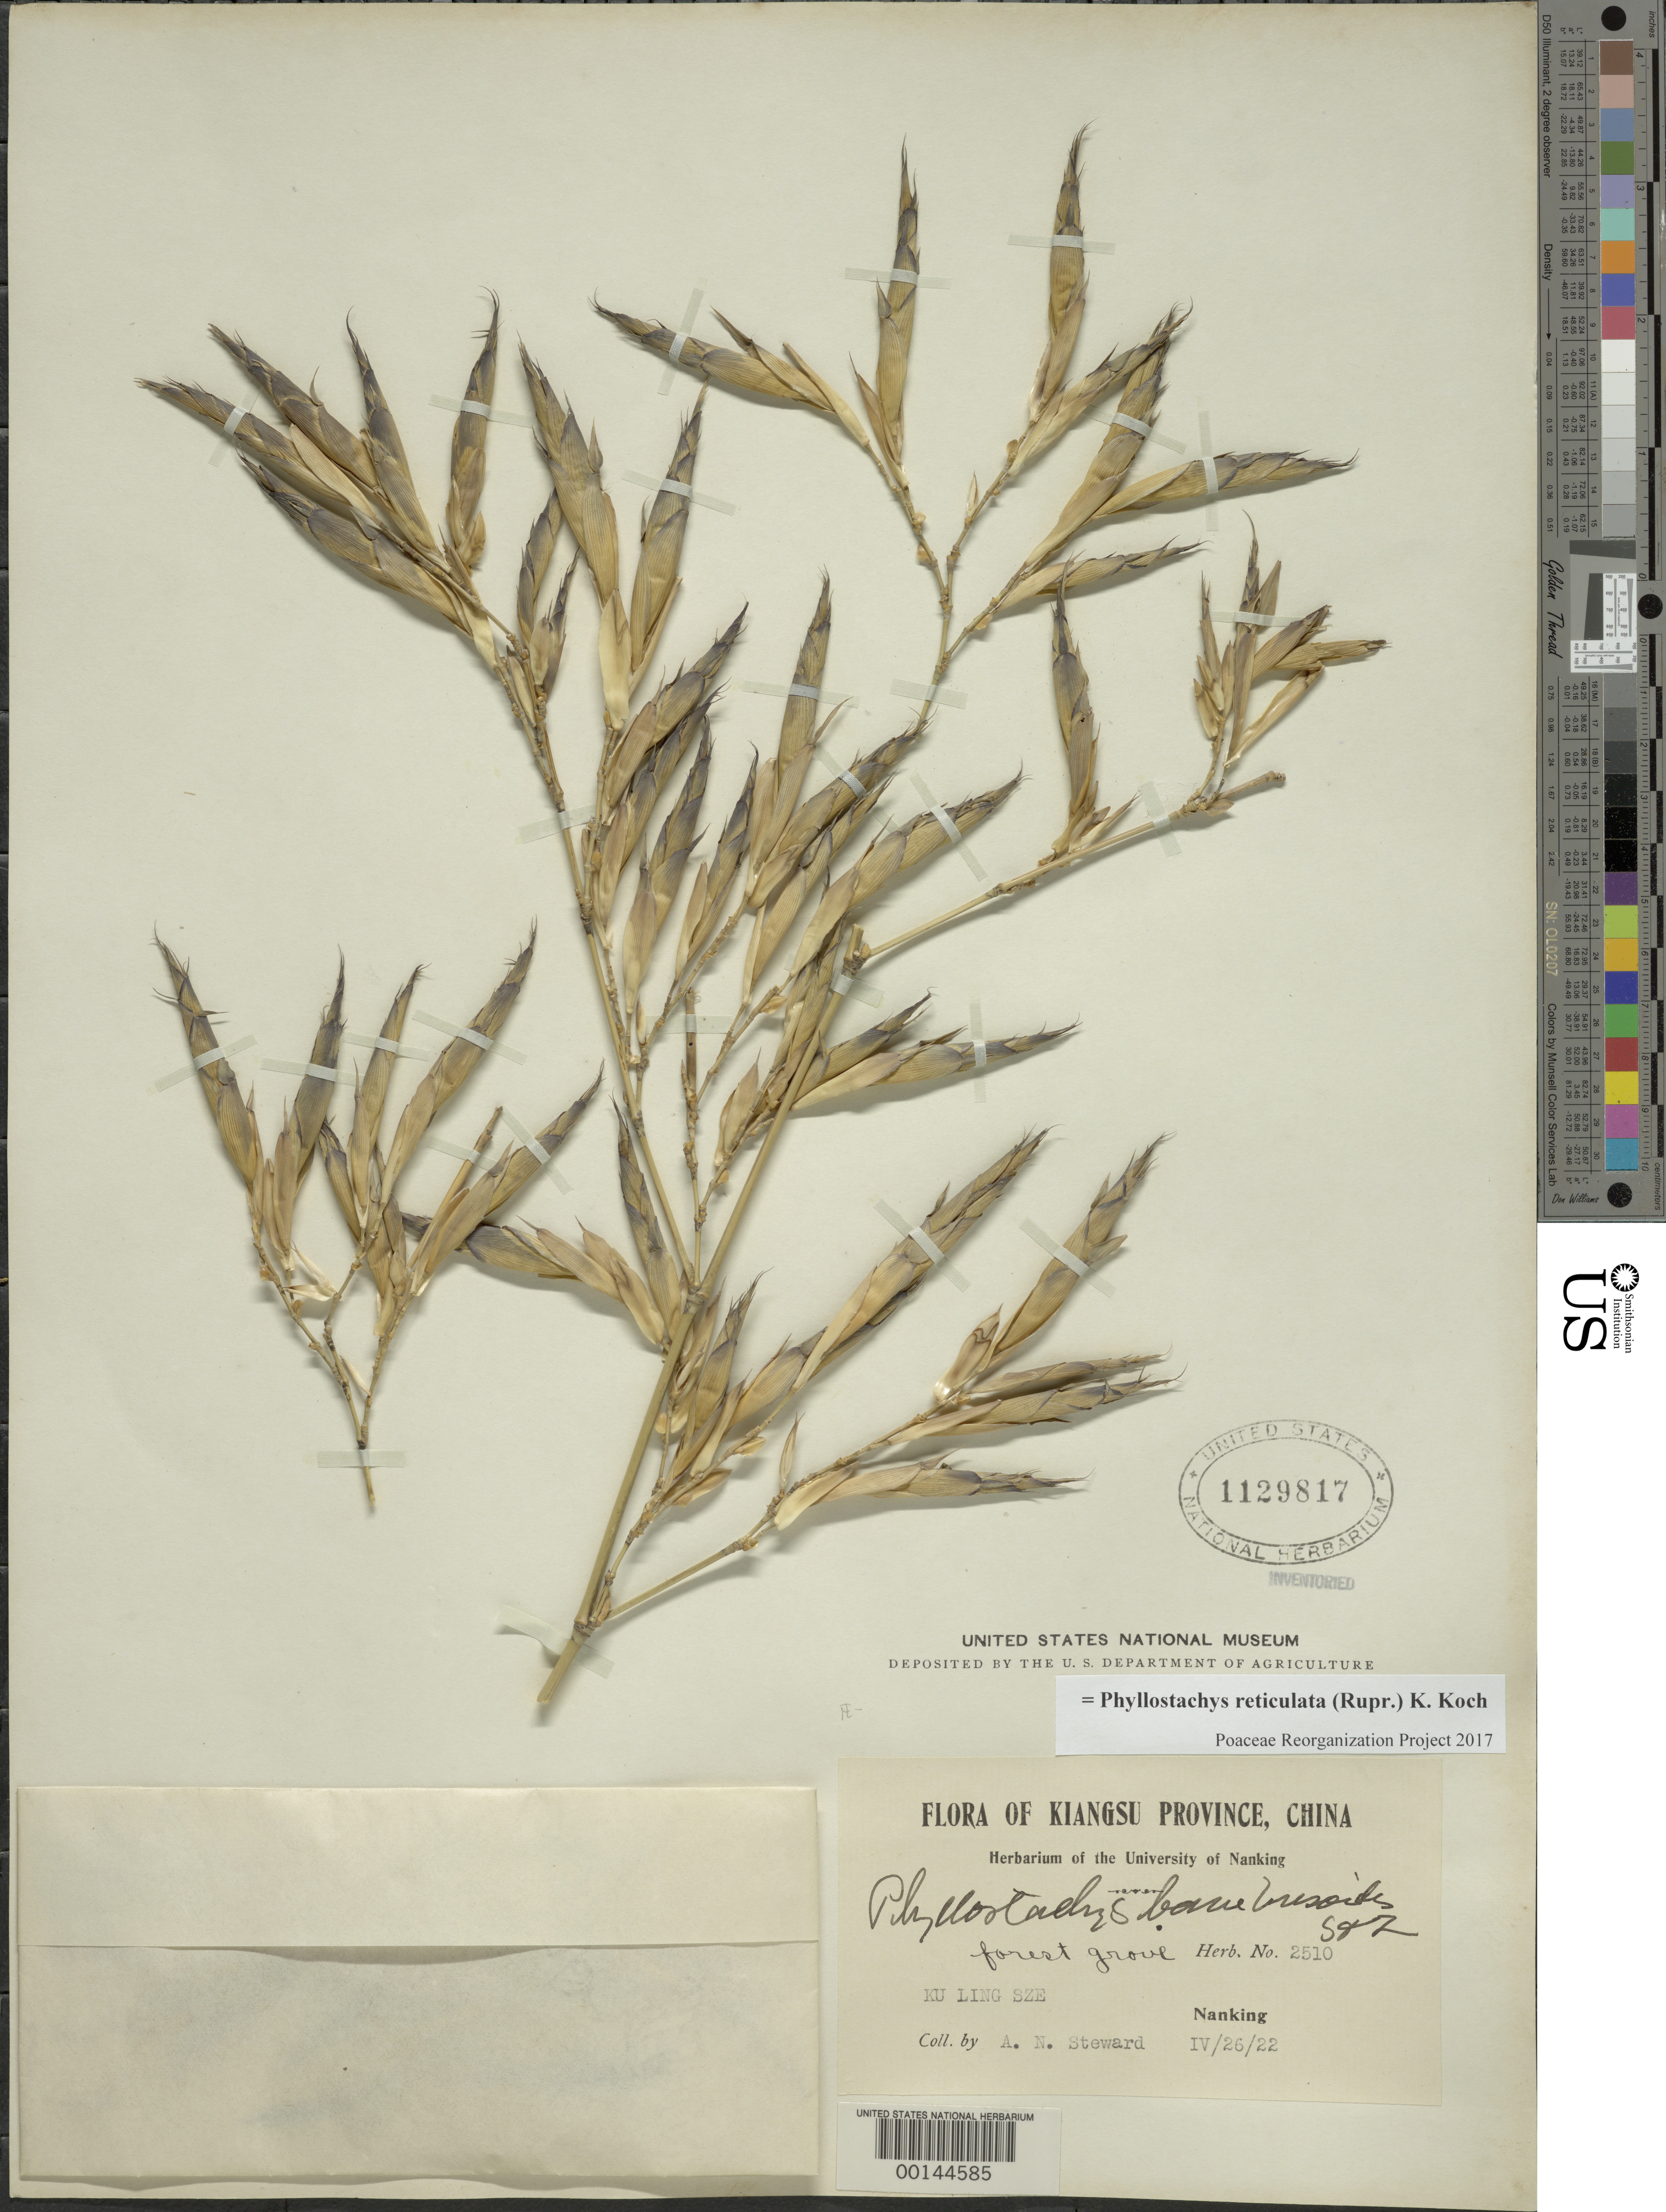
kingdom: Plantae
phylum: Tracheophyta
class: Liliopsida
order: Poales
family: Poaceae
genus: Phyllostachys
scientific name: Phyllostachys reticulata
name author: (Rupr.) K. Koch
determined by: Poaceae Reorganization Project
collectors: A. N. Steward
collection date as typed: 26 Apr 1922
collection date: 1922-04-26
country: China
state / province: Jiangsu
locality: Nanking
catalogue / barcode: US 1129817